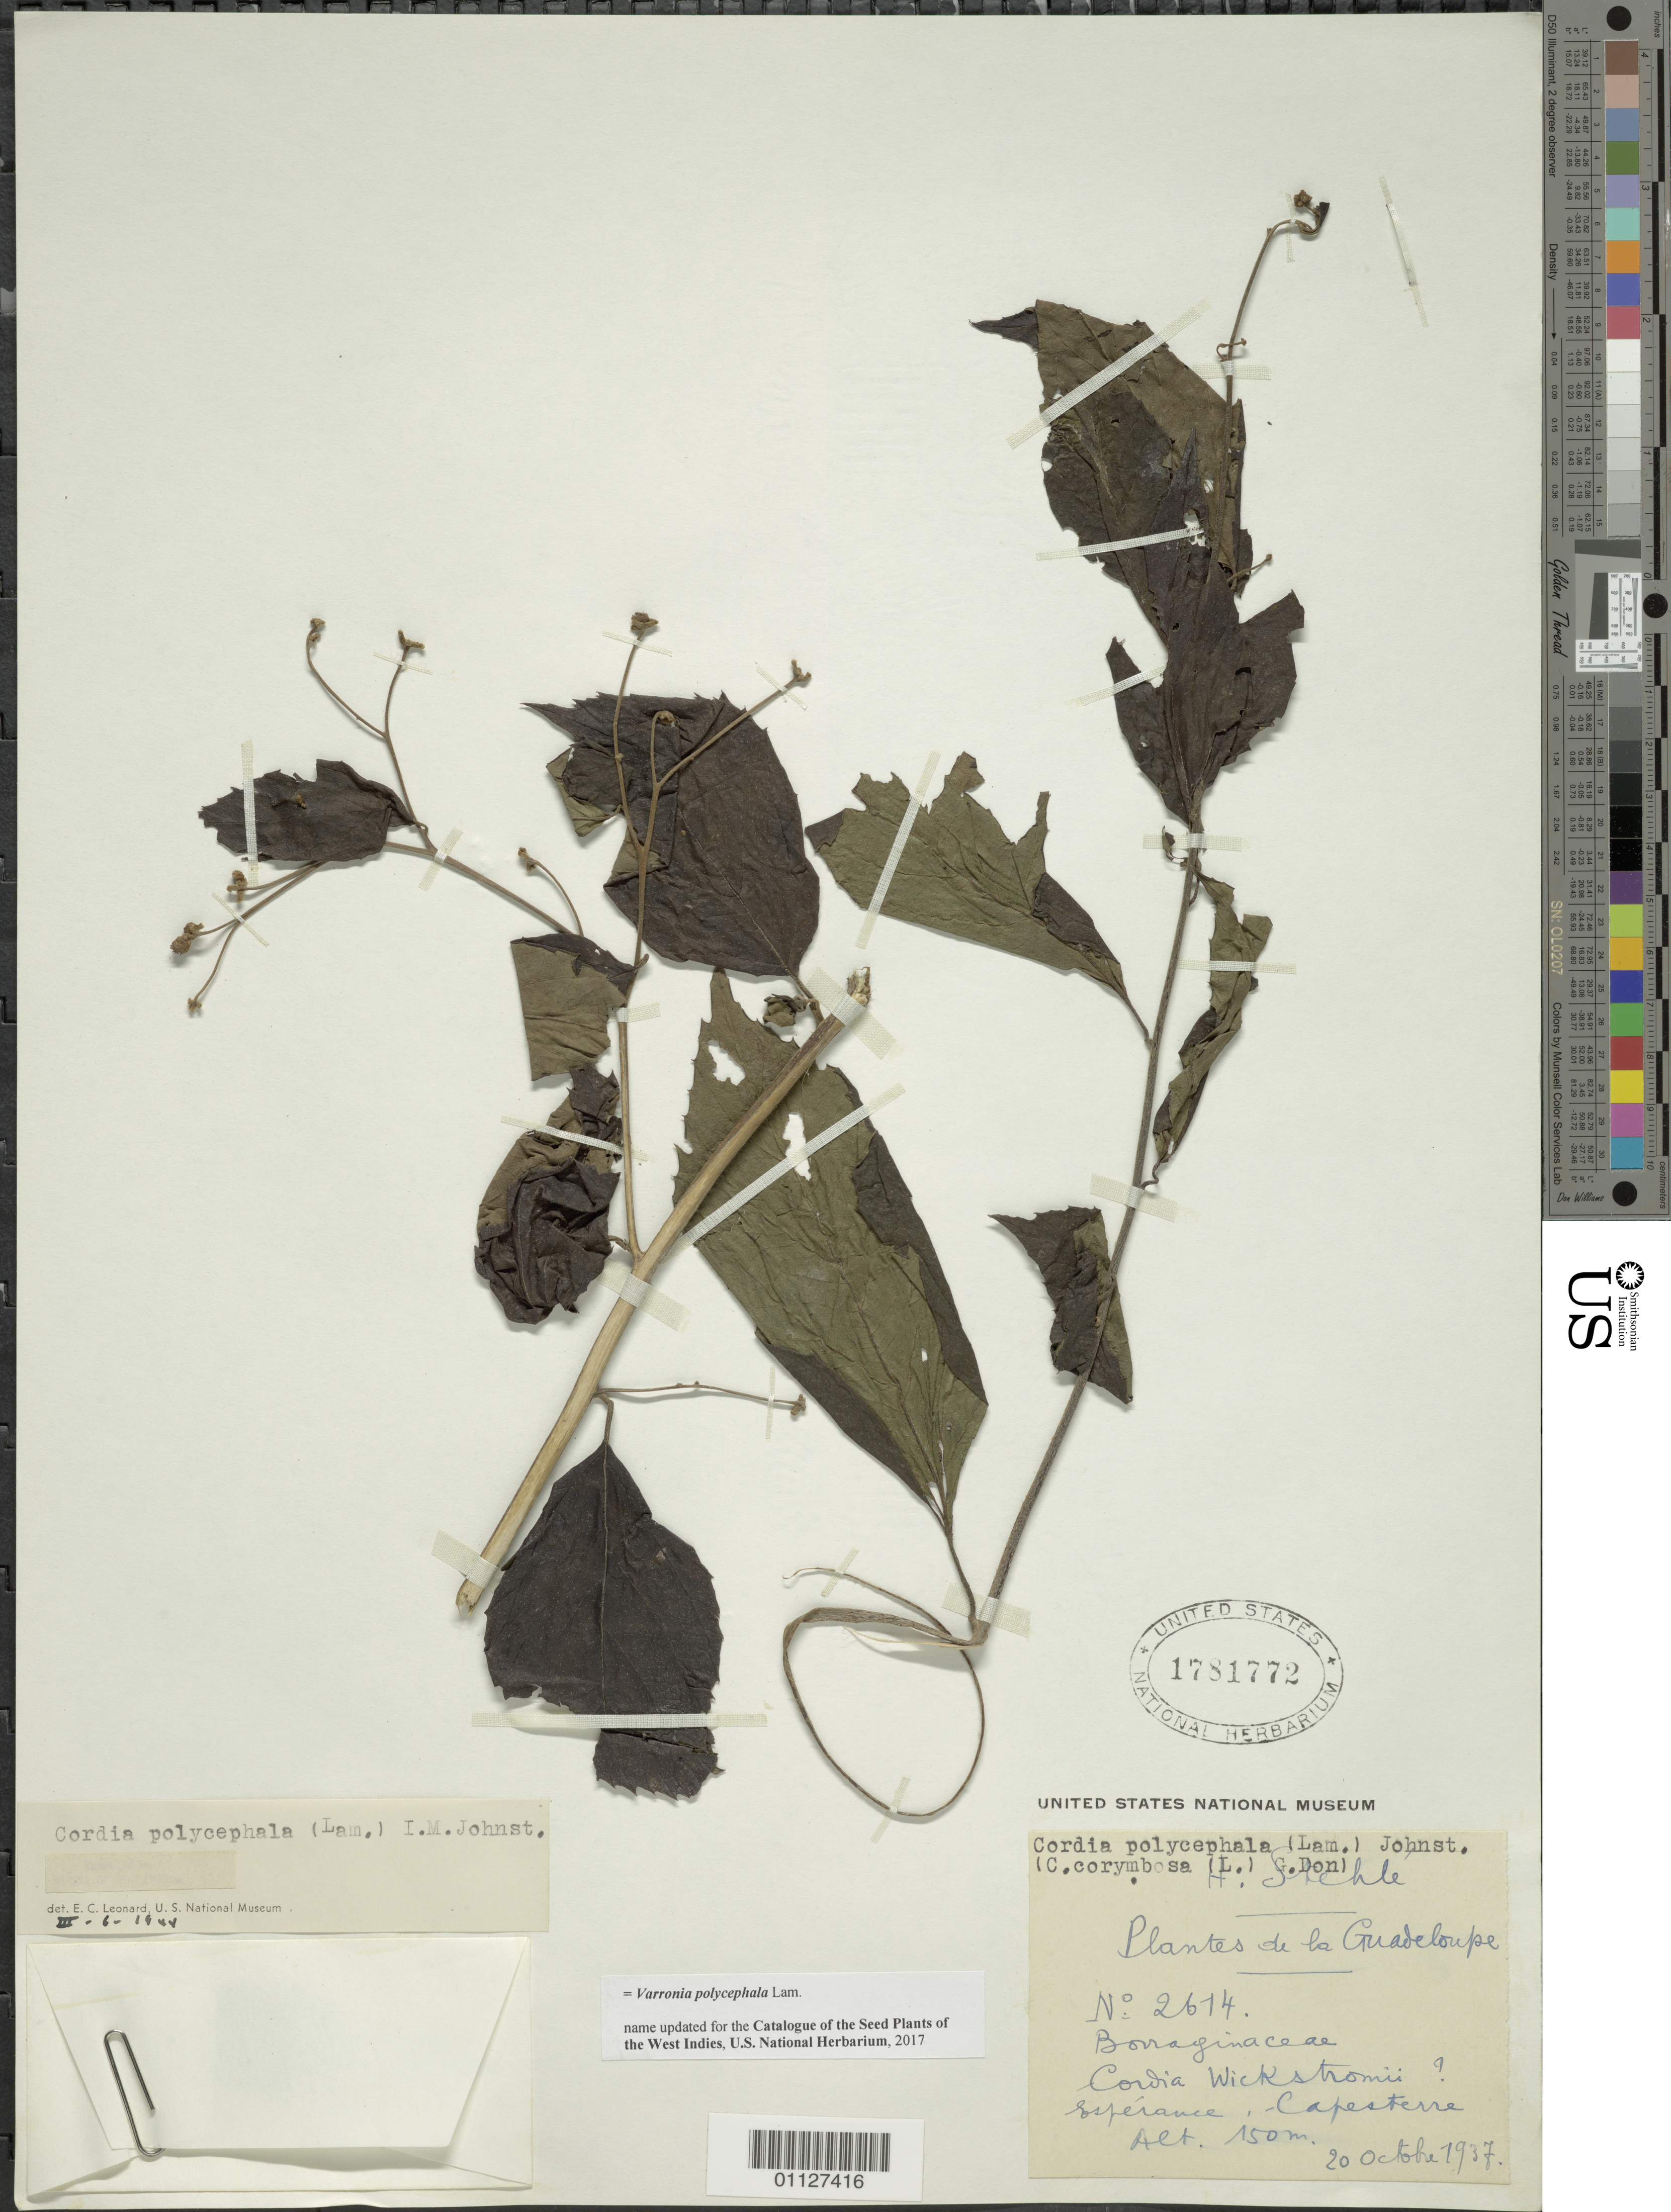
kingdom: Plantae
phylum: Tracheophyta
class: Magnoliopsida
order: Boraginales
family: Cordiaceae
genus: Varronia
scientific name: Varronia polycephala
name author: Lam.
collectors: H. Stehlé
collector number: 2614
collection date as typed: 20 Oct 1937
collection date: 1937-10-20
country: Guadeloupe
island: Basse Terre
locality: Espérance, Capesterre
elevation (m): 150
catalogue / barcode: US 1781772